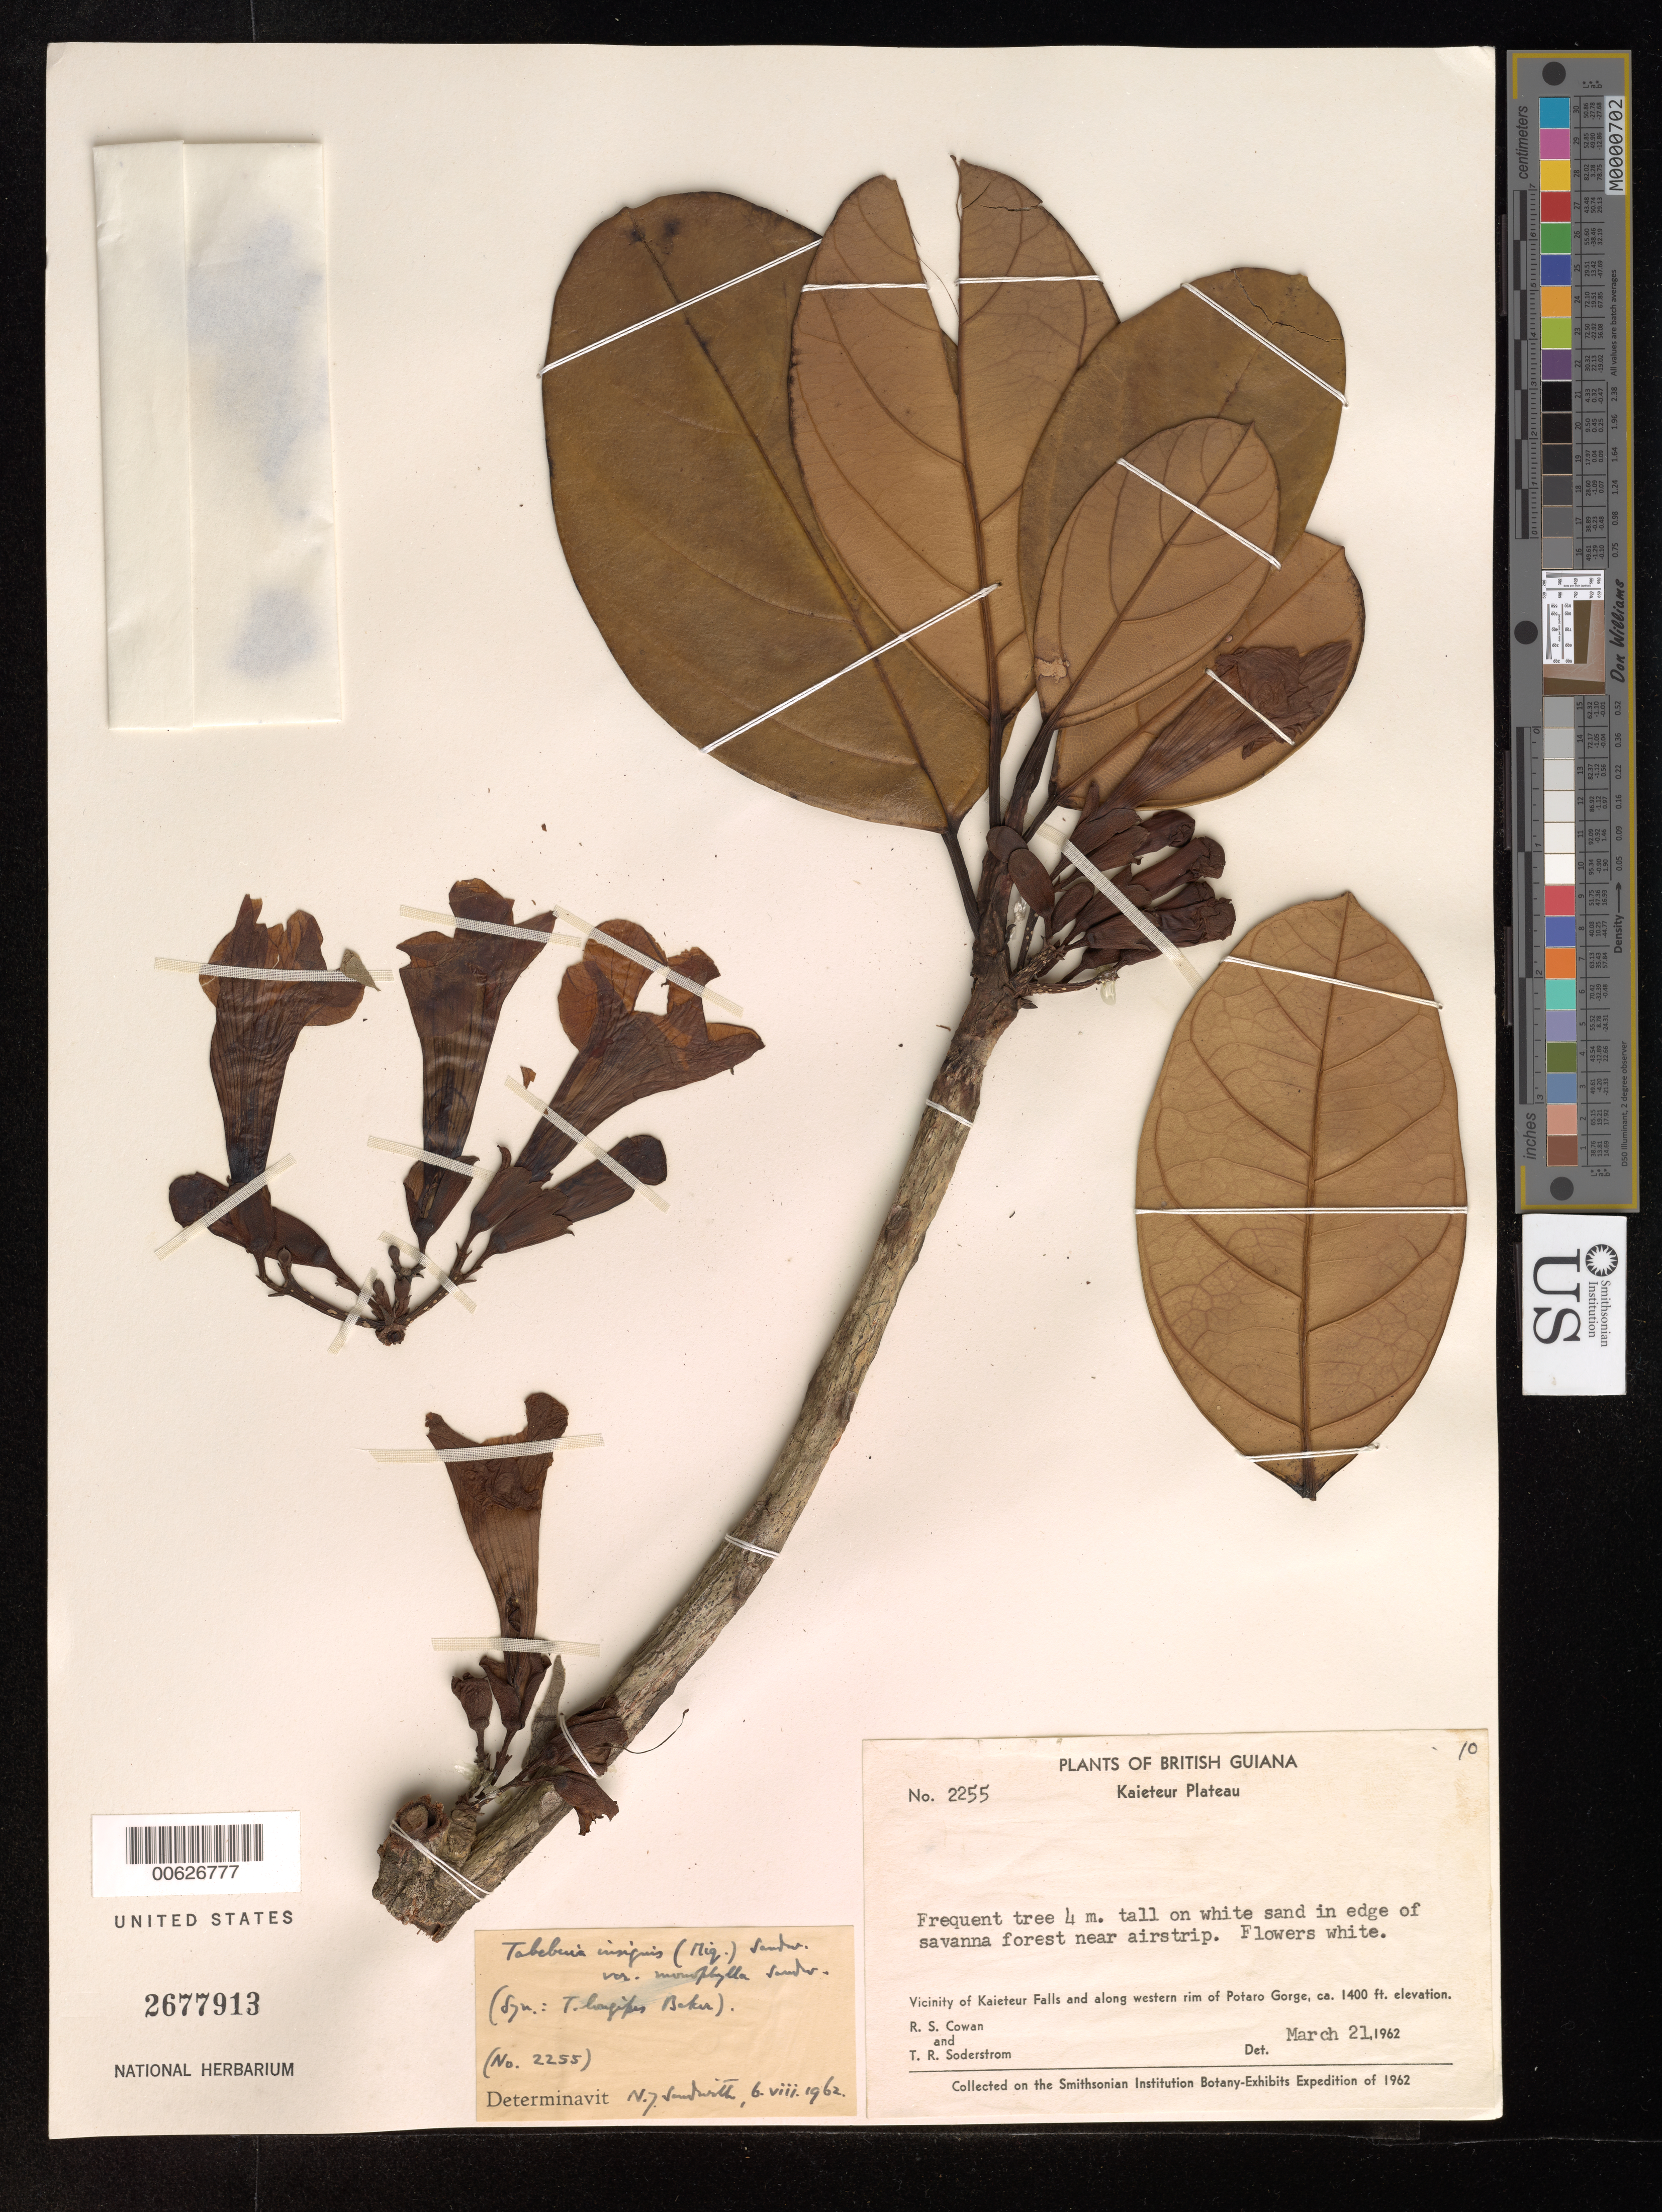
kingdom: Plantae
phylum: Tracheophyta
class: Magnoliopsida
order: Lamiales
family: Bignoniaceae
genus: Tabebuia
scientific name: Tabebuia insignis var. monophylla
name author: Sandwith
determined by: Sandwith, N. Y.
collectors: R. S. Cowan & T. R. Soderstrom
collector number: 2255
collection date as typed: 21-Mar-62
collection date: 1962-03-21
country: Guyana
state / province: Potaro-Siparuni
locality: Kaieteur Falls, and along western rim of Potaro Gorge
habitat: White sand in edge of savanna forest near airstrip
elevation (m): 427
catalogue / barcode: US 2677913